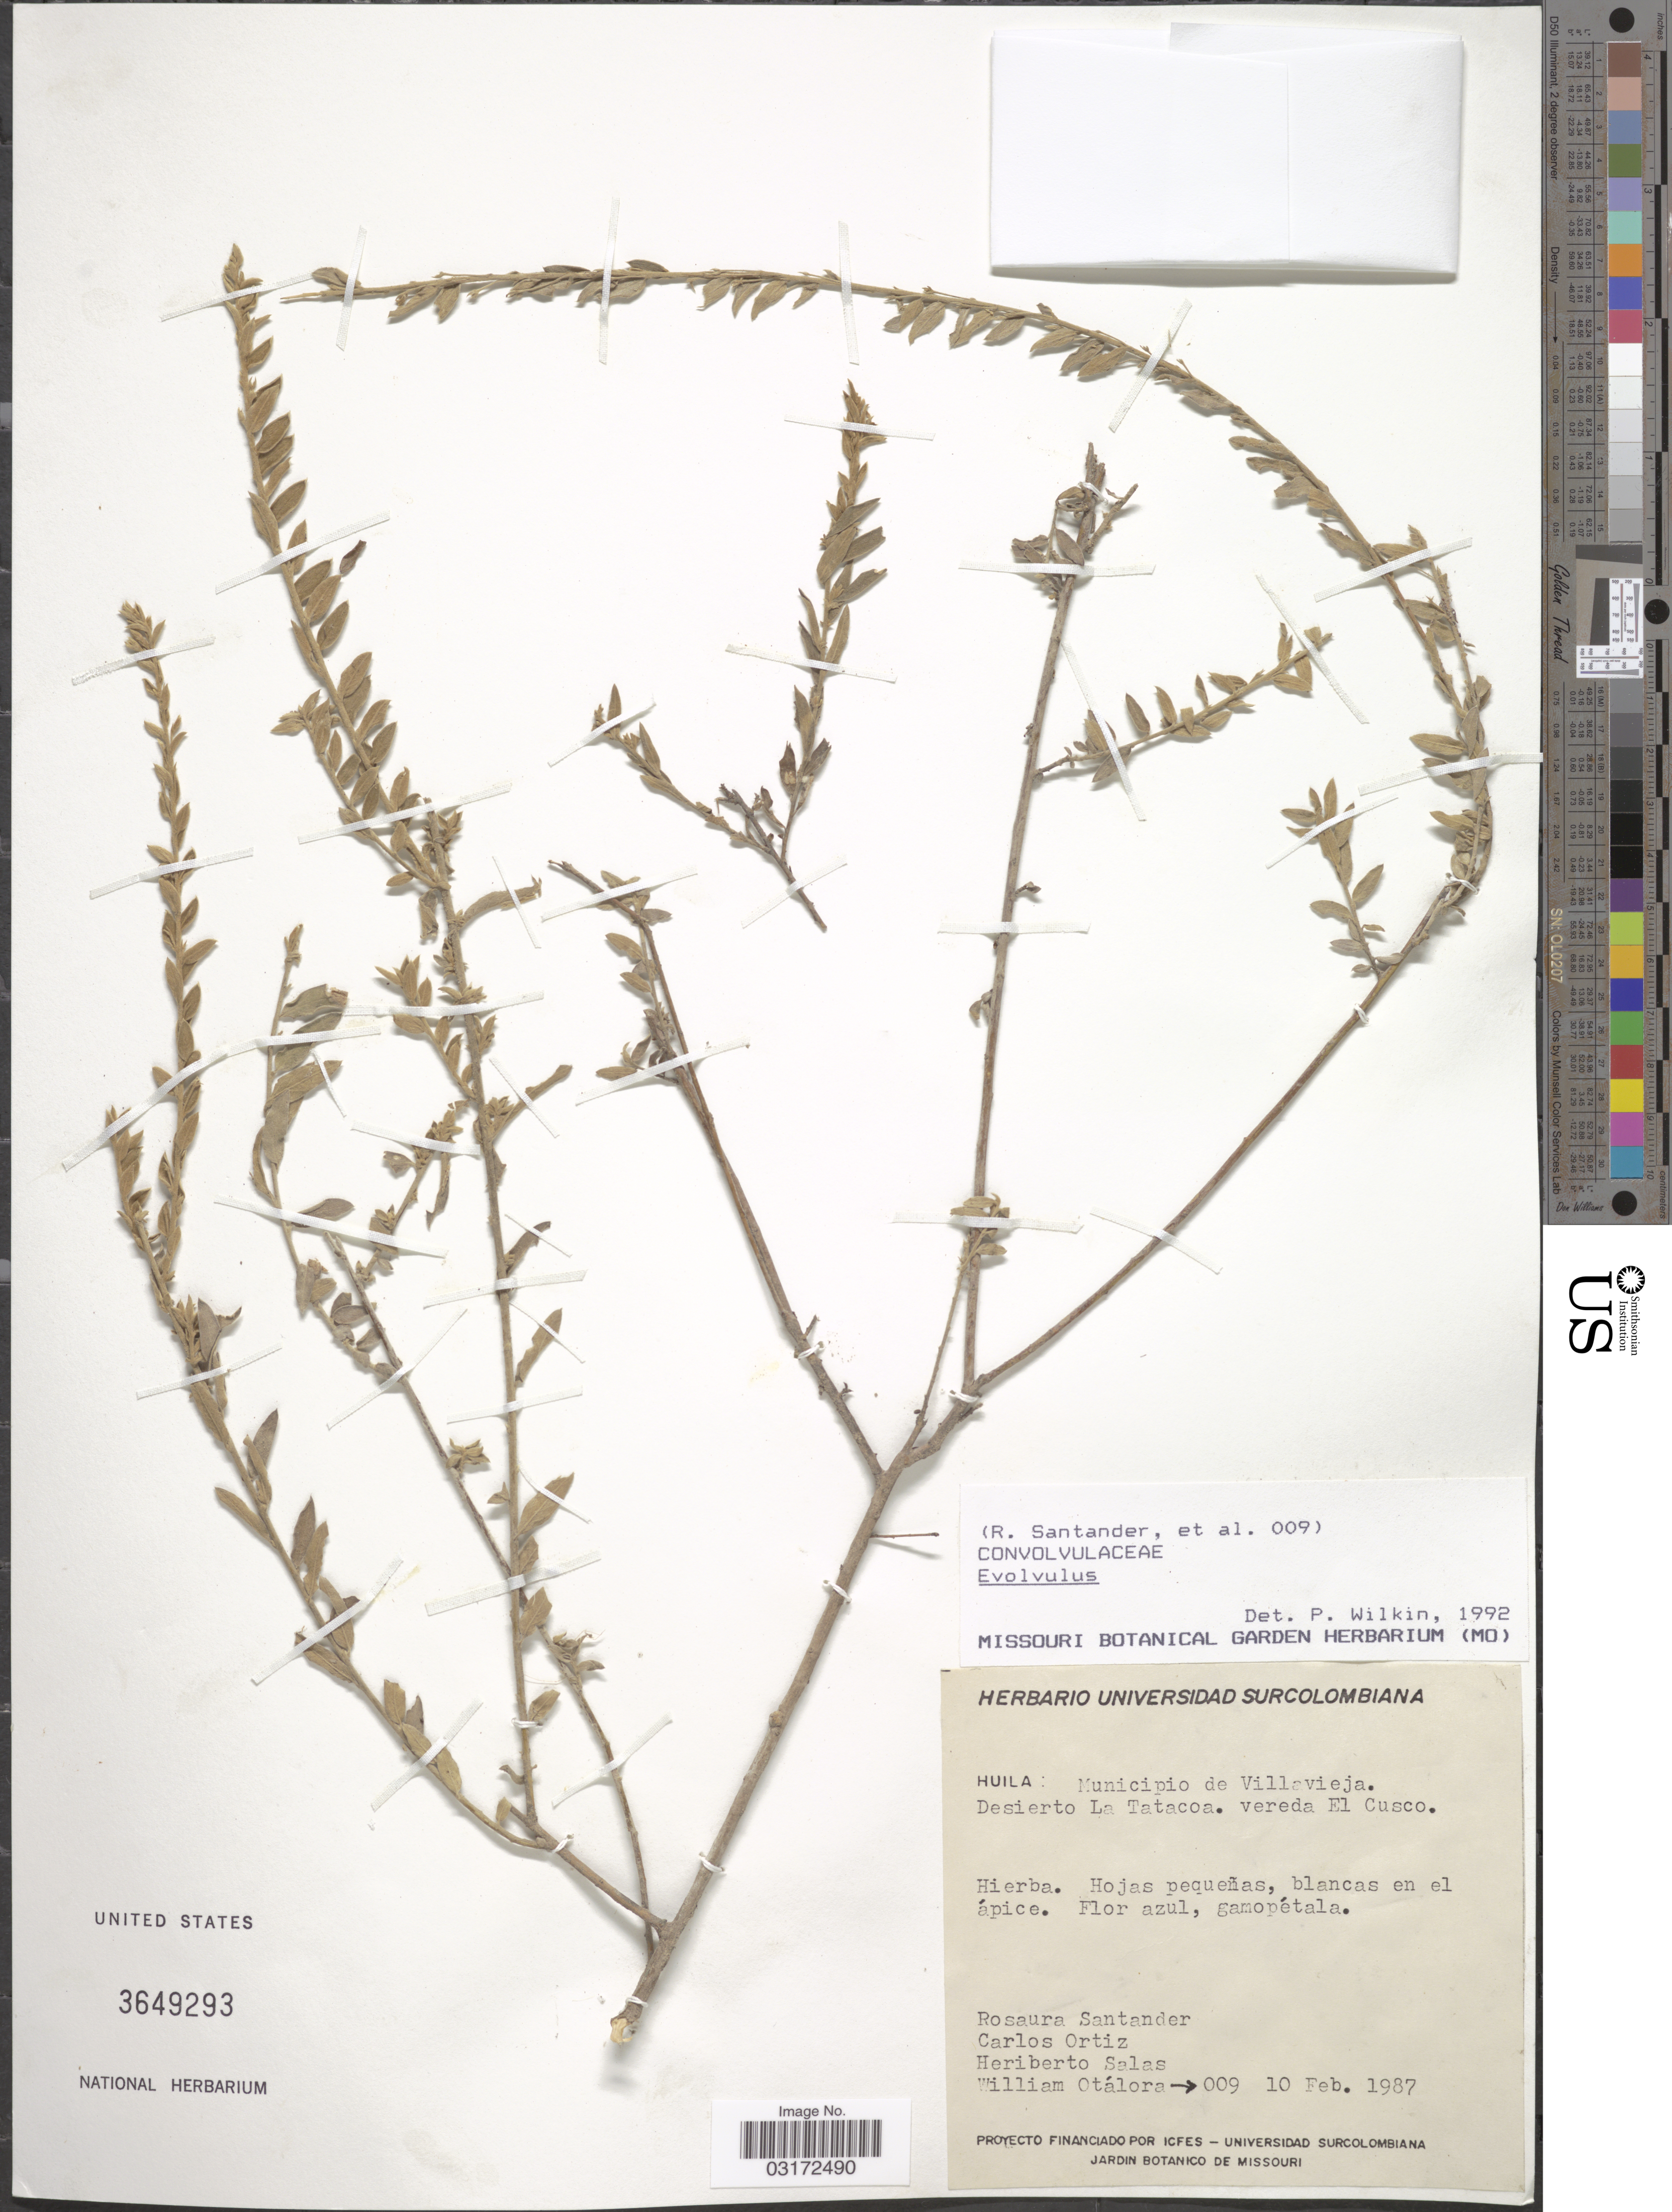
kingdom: Plantae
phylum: Tracheophyta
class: Magnoliopsida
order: Solanales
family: Convolvulaceae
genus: Evolvulus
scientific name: Evolvulus sp.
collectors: R. Santander, C. Ortiz, H. Salas & W. Otálora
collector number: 009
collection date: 1987-02-10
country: Colombia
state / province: Huila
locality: Municipio de Villavieja. Desierto La Tatacoa, vereda El Cusco.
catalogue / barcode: US 3649293